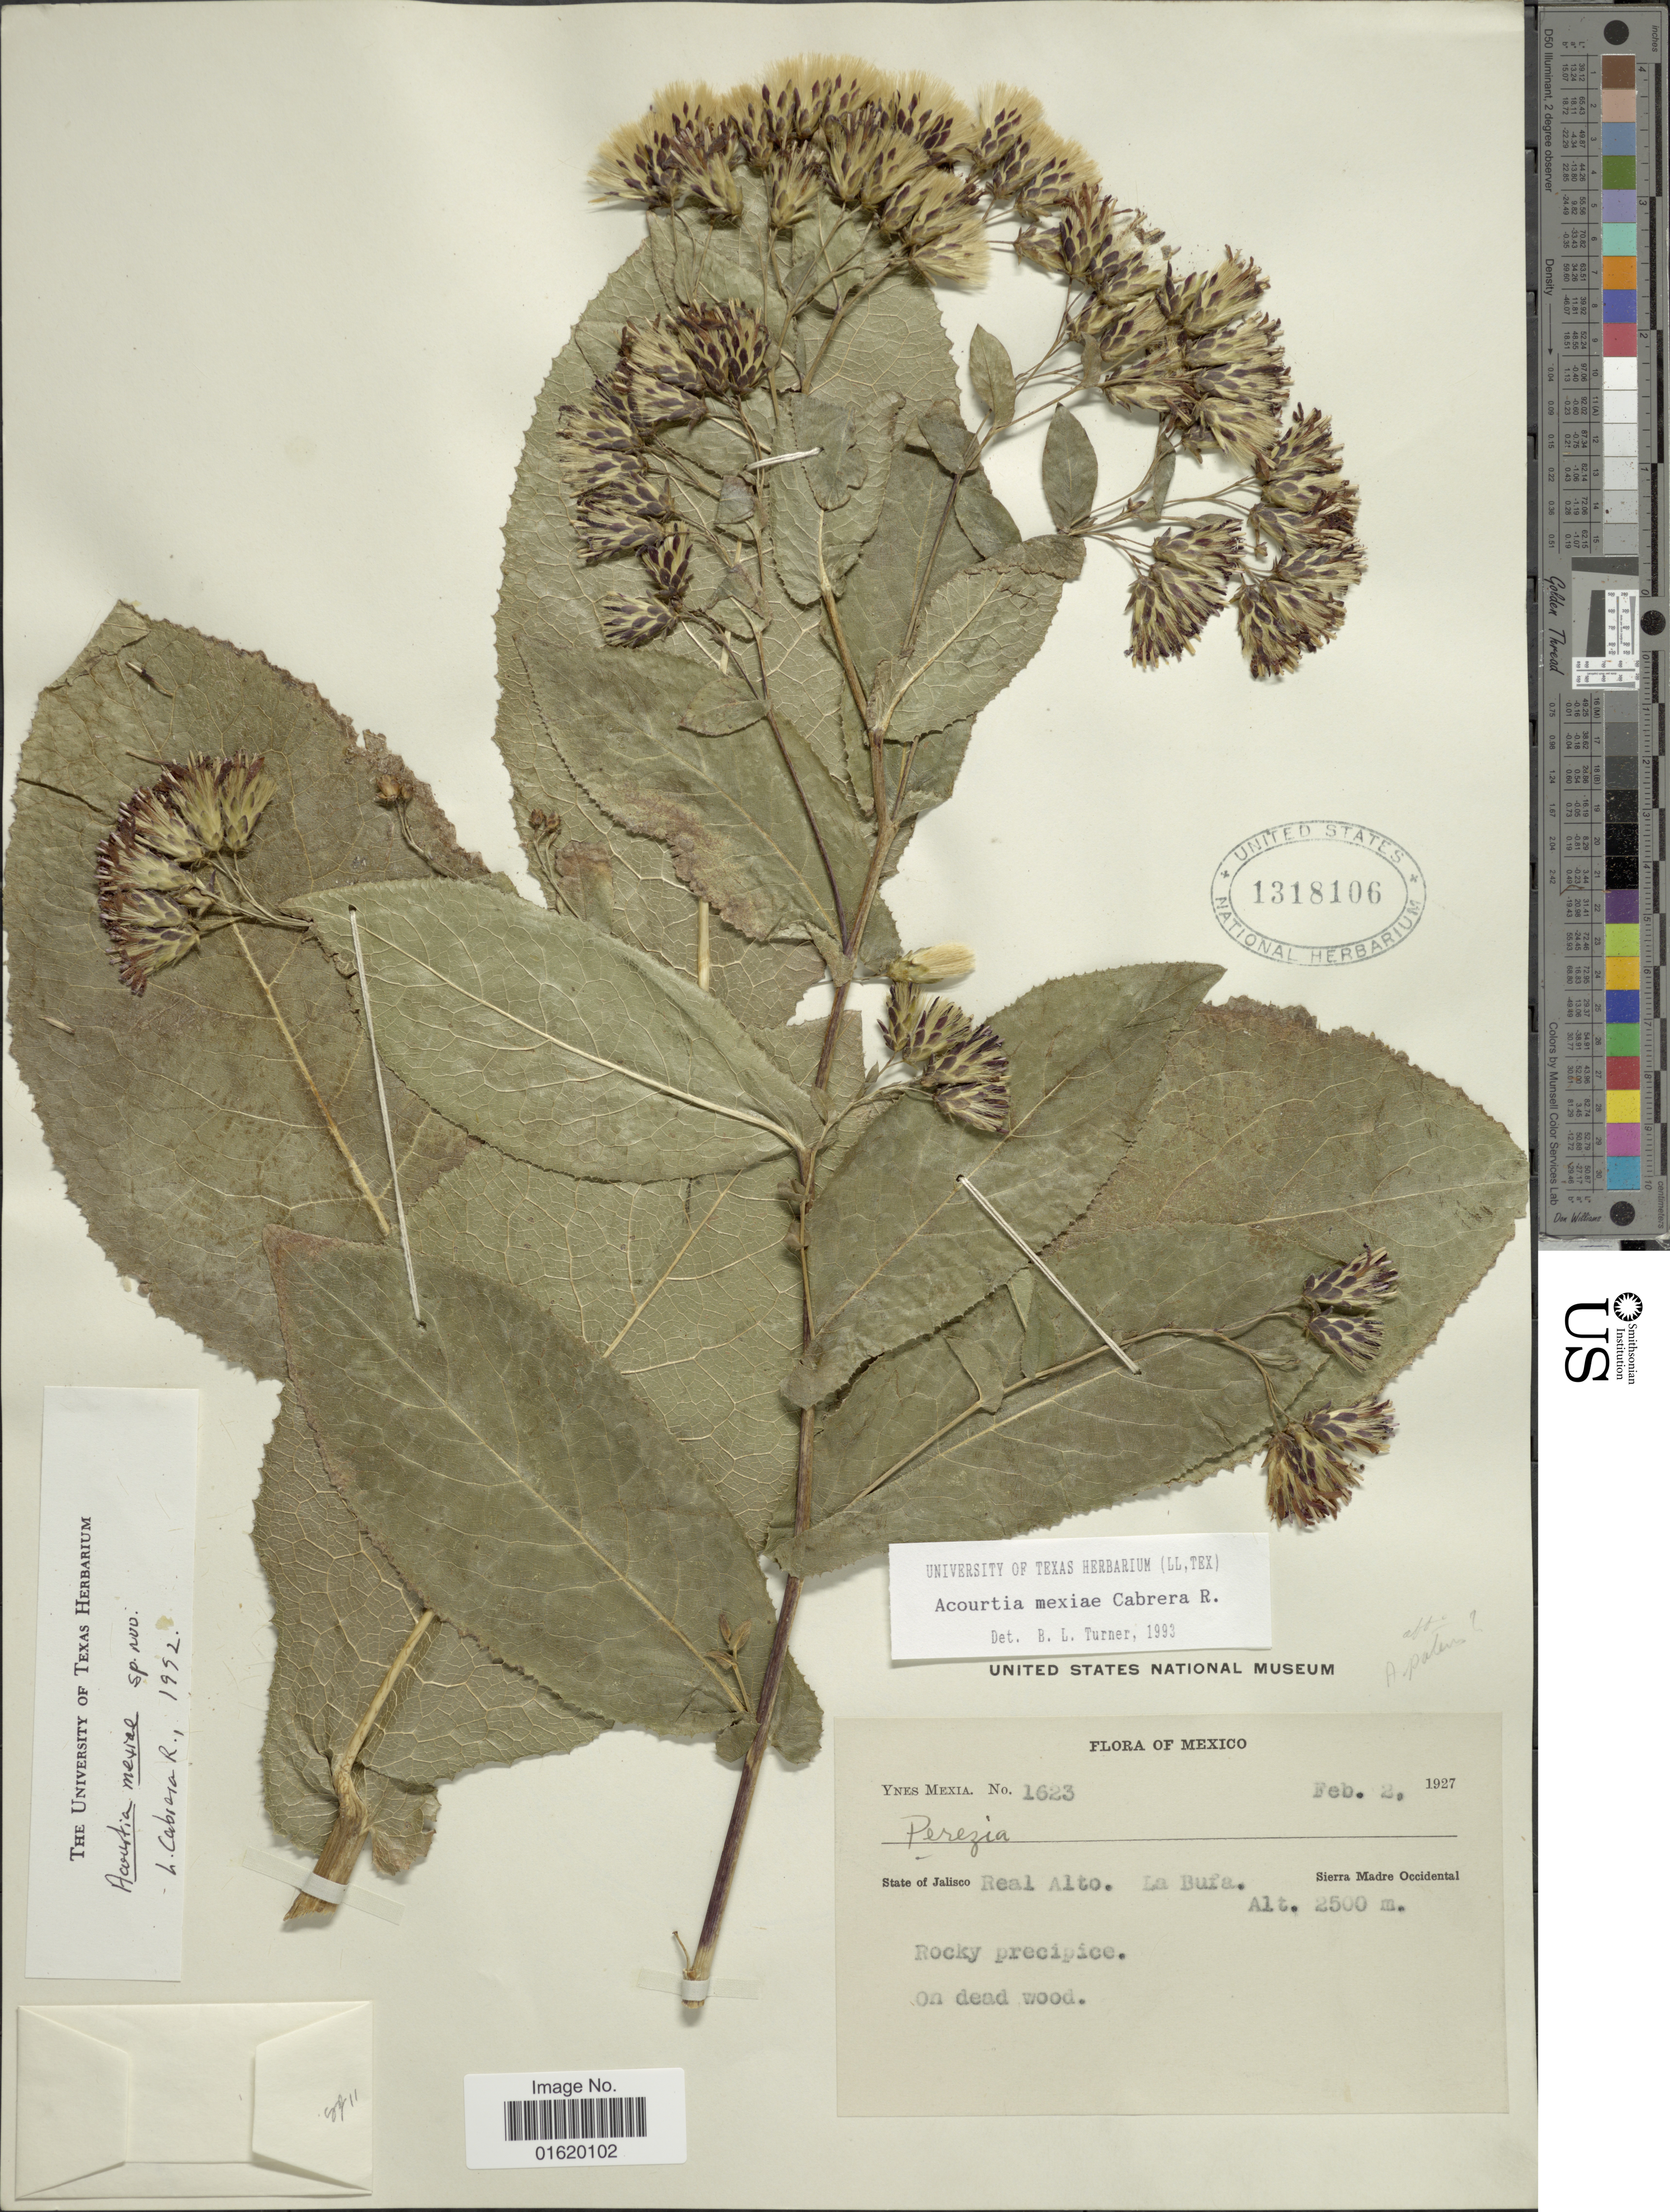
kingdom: Plantae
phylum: Tracheophyta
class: Magnoliopsida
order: Asterales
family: Asteraceae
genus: Acourtia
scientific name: Acourtia mexiae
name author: L. Cabrera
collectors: Y. Mexia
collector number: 1623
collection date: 1927-02-02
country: Mexico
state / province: Jalisco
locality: Real Alto, La Bufa, Sierra Madre Occidental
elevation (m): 2500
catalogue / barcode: US 1318106